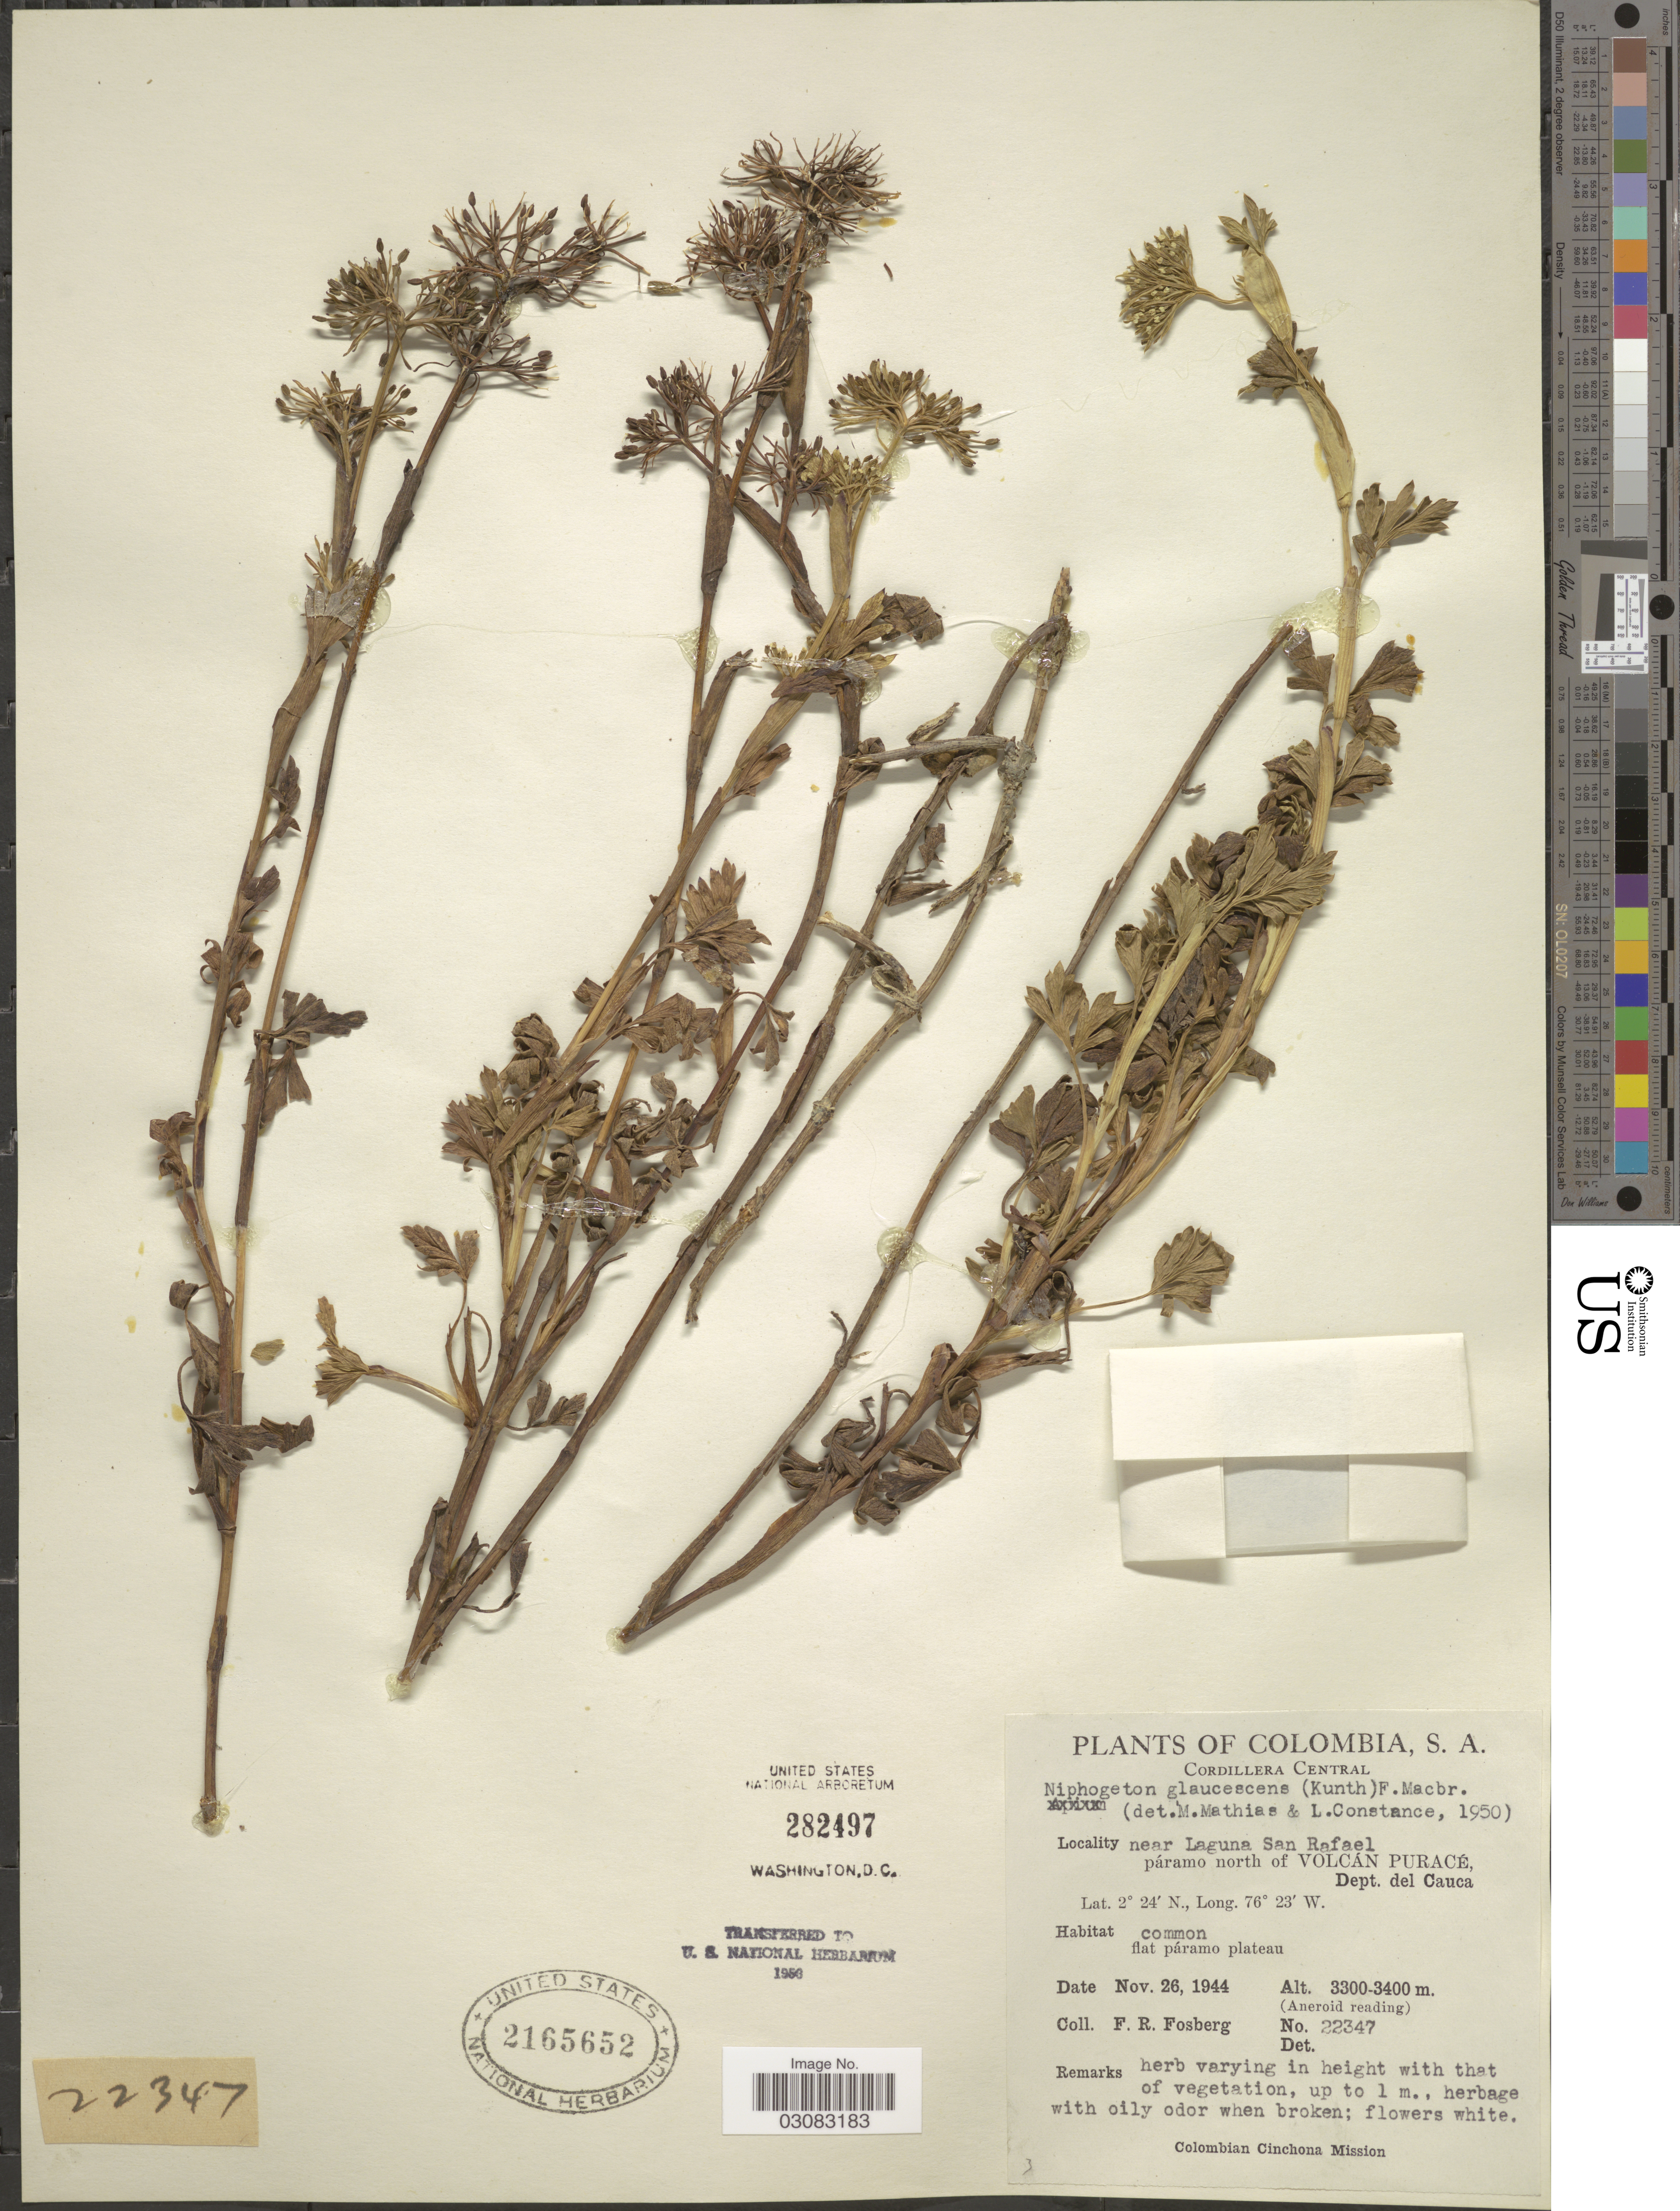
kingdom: Plantae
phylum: Tracheophyta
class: Magnoliopsida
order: Apiales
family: Apiaceae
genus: Niphogeton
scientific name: Niphogeton glaucescens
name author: (Kunth) J.F. Macbr.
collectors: F. R. Fosberg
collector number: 22347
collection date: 1944-11-26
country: Colombia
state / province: Cauca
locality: Cordillera Central. Near Laguna San Rafael. Páramo north of Volcán Puracé. Dept. del Cauca.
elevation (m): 3300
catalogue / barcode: US 2165652